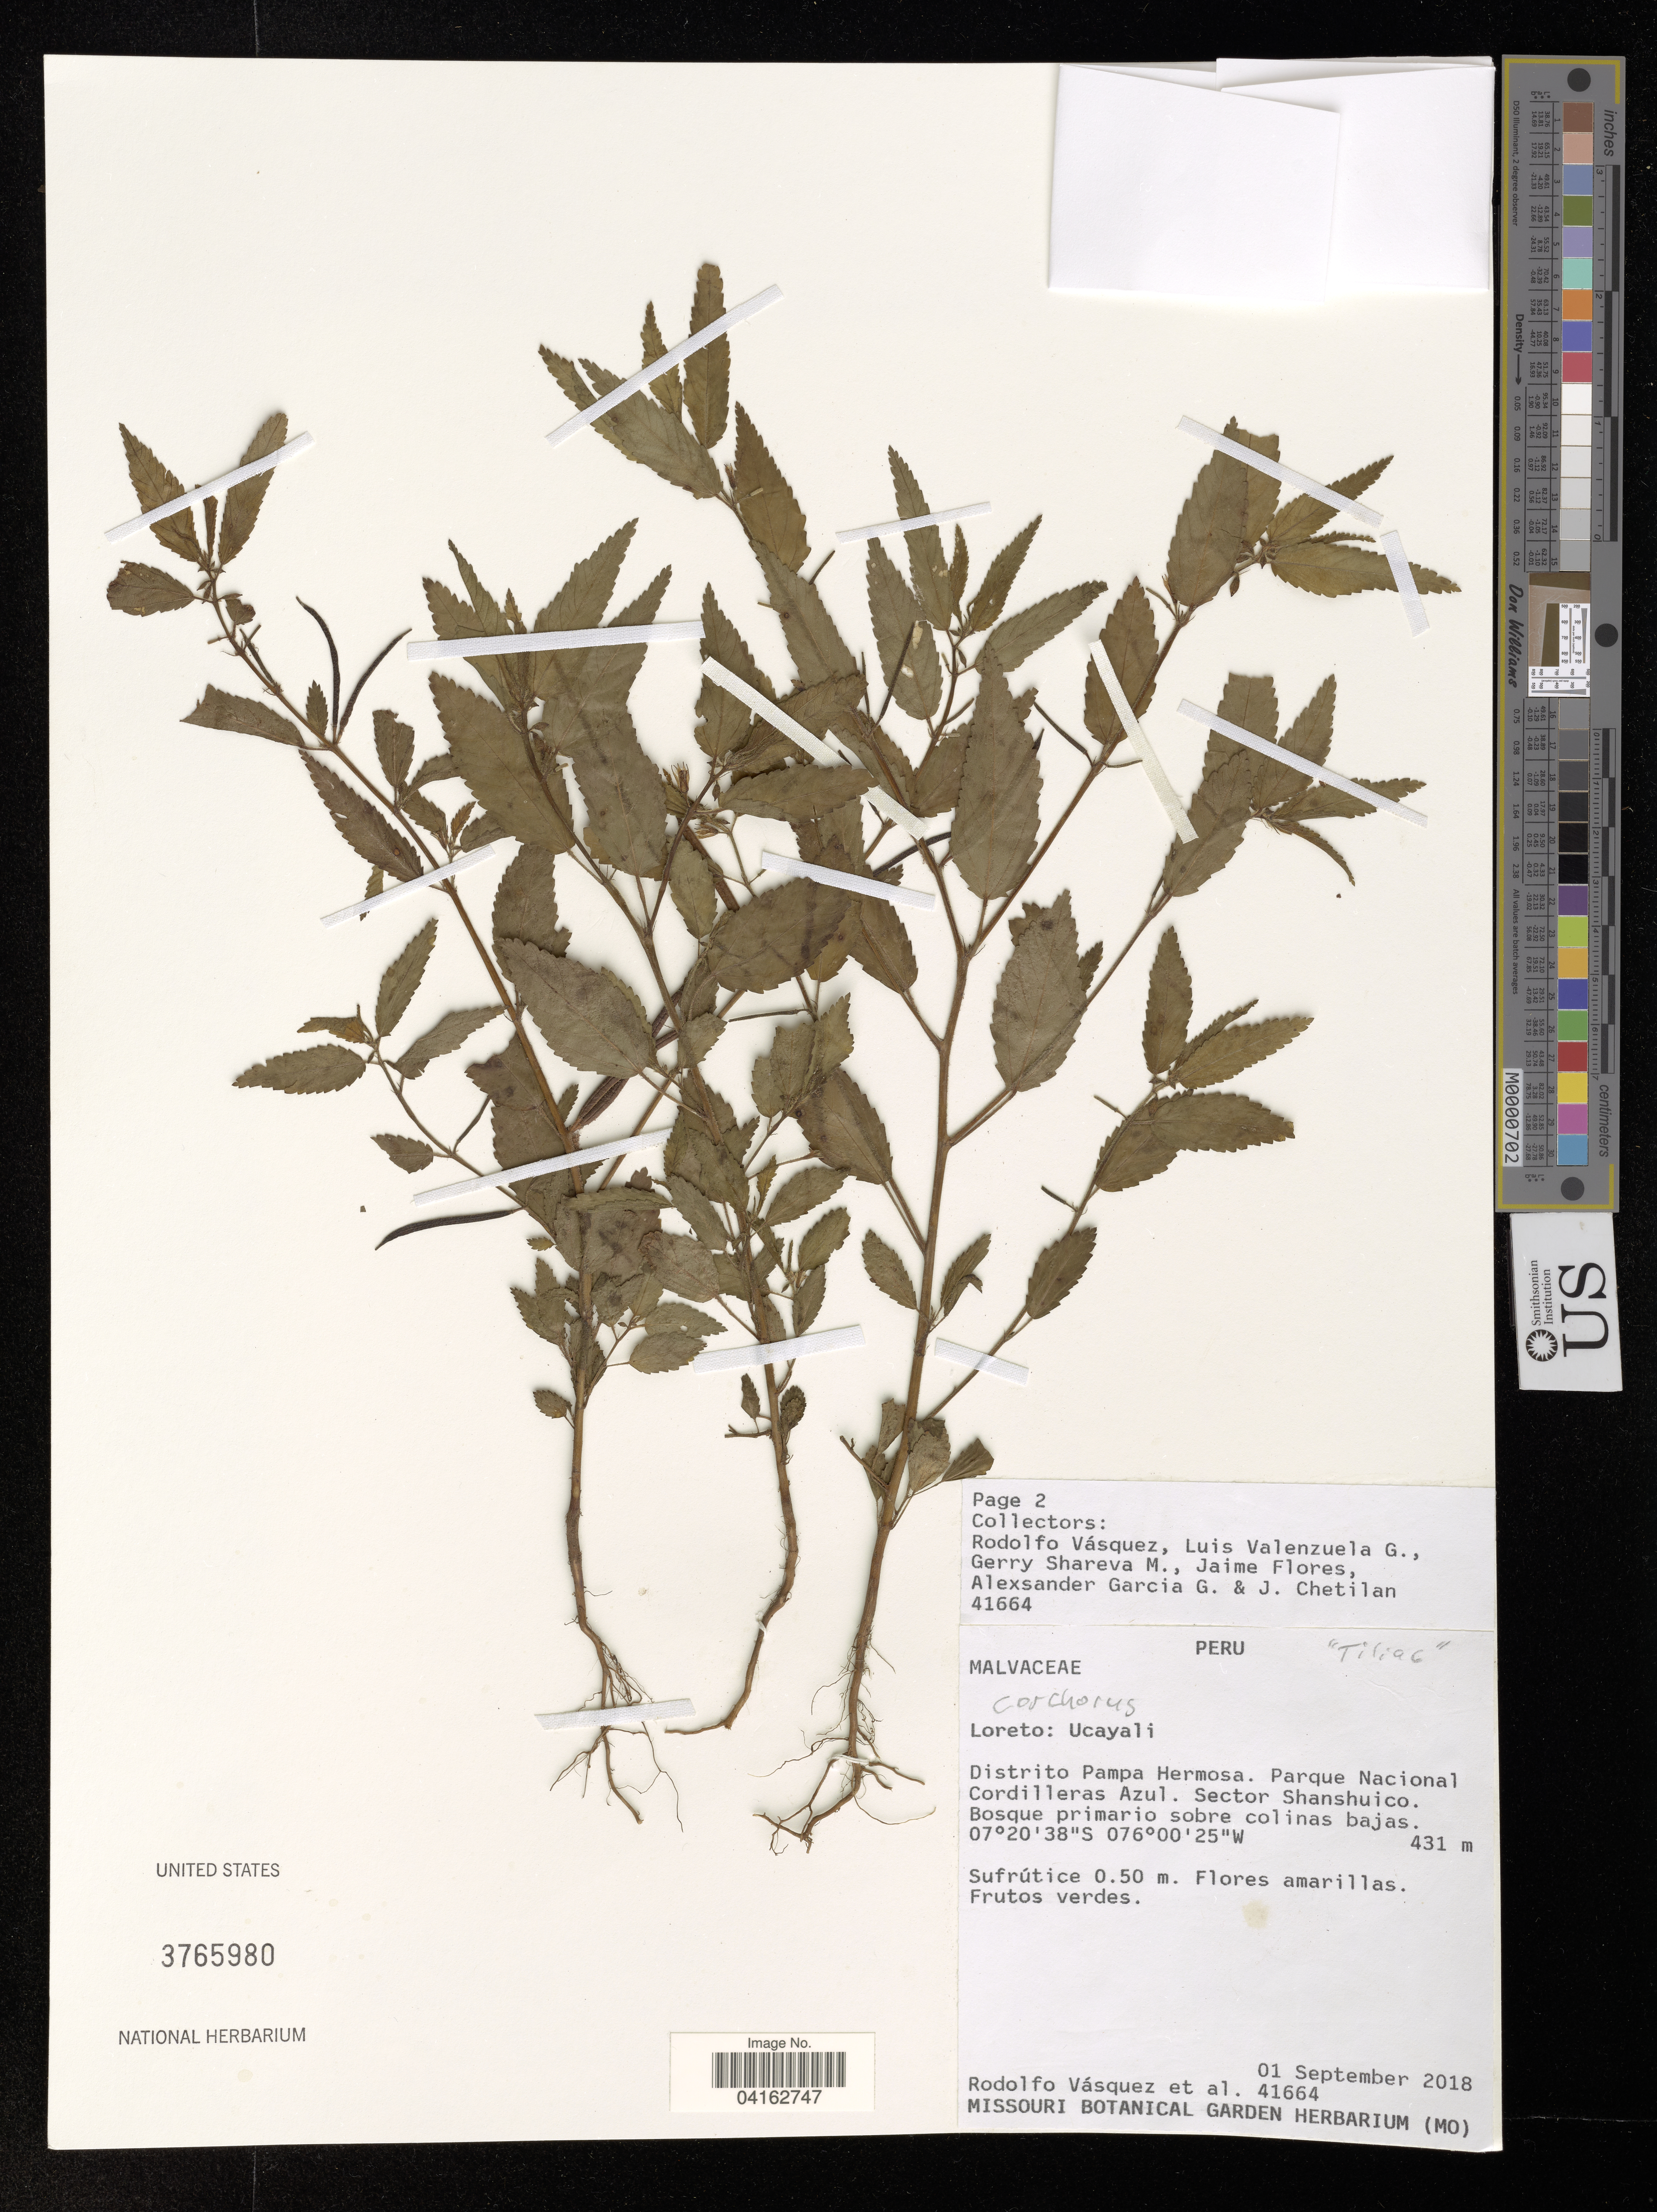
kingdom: Plantae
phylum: Tracheophyta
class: Magnoliopsida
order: Malvales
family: Malvaceae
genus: Corchorus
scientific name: Corchorus orinocensis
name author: Kunth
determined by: Dorr, Laurence J., Curator (BOT), Smithsonian Institution - National Museum of Natural History (UNITED STATES)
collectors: R. Vásquez, L. Valenzuela, G. Shareva, J. Flores & et al.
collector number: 41664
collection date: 2018-09-01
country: Peru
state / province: Loreto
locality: Ucayli. Distrito Pampa Hermosa. Parque Nacional Cordilleras Azul. Sector Shanshuico.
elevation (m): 431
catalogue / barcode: US 3765980